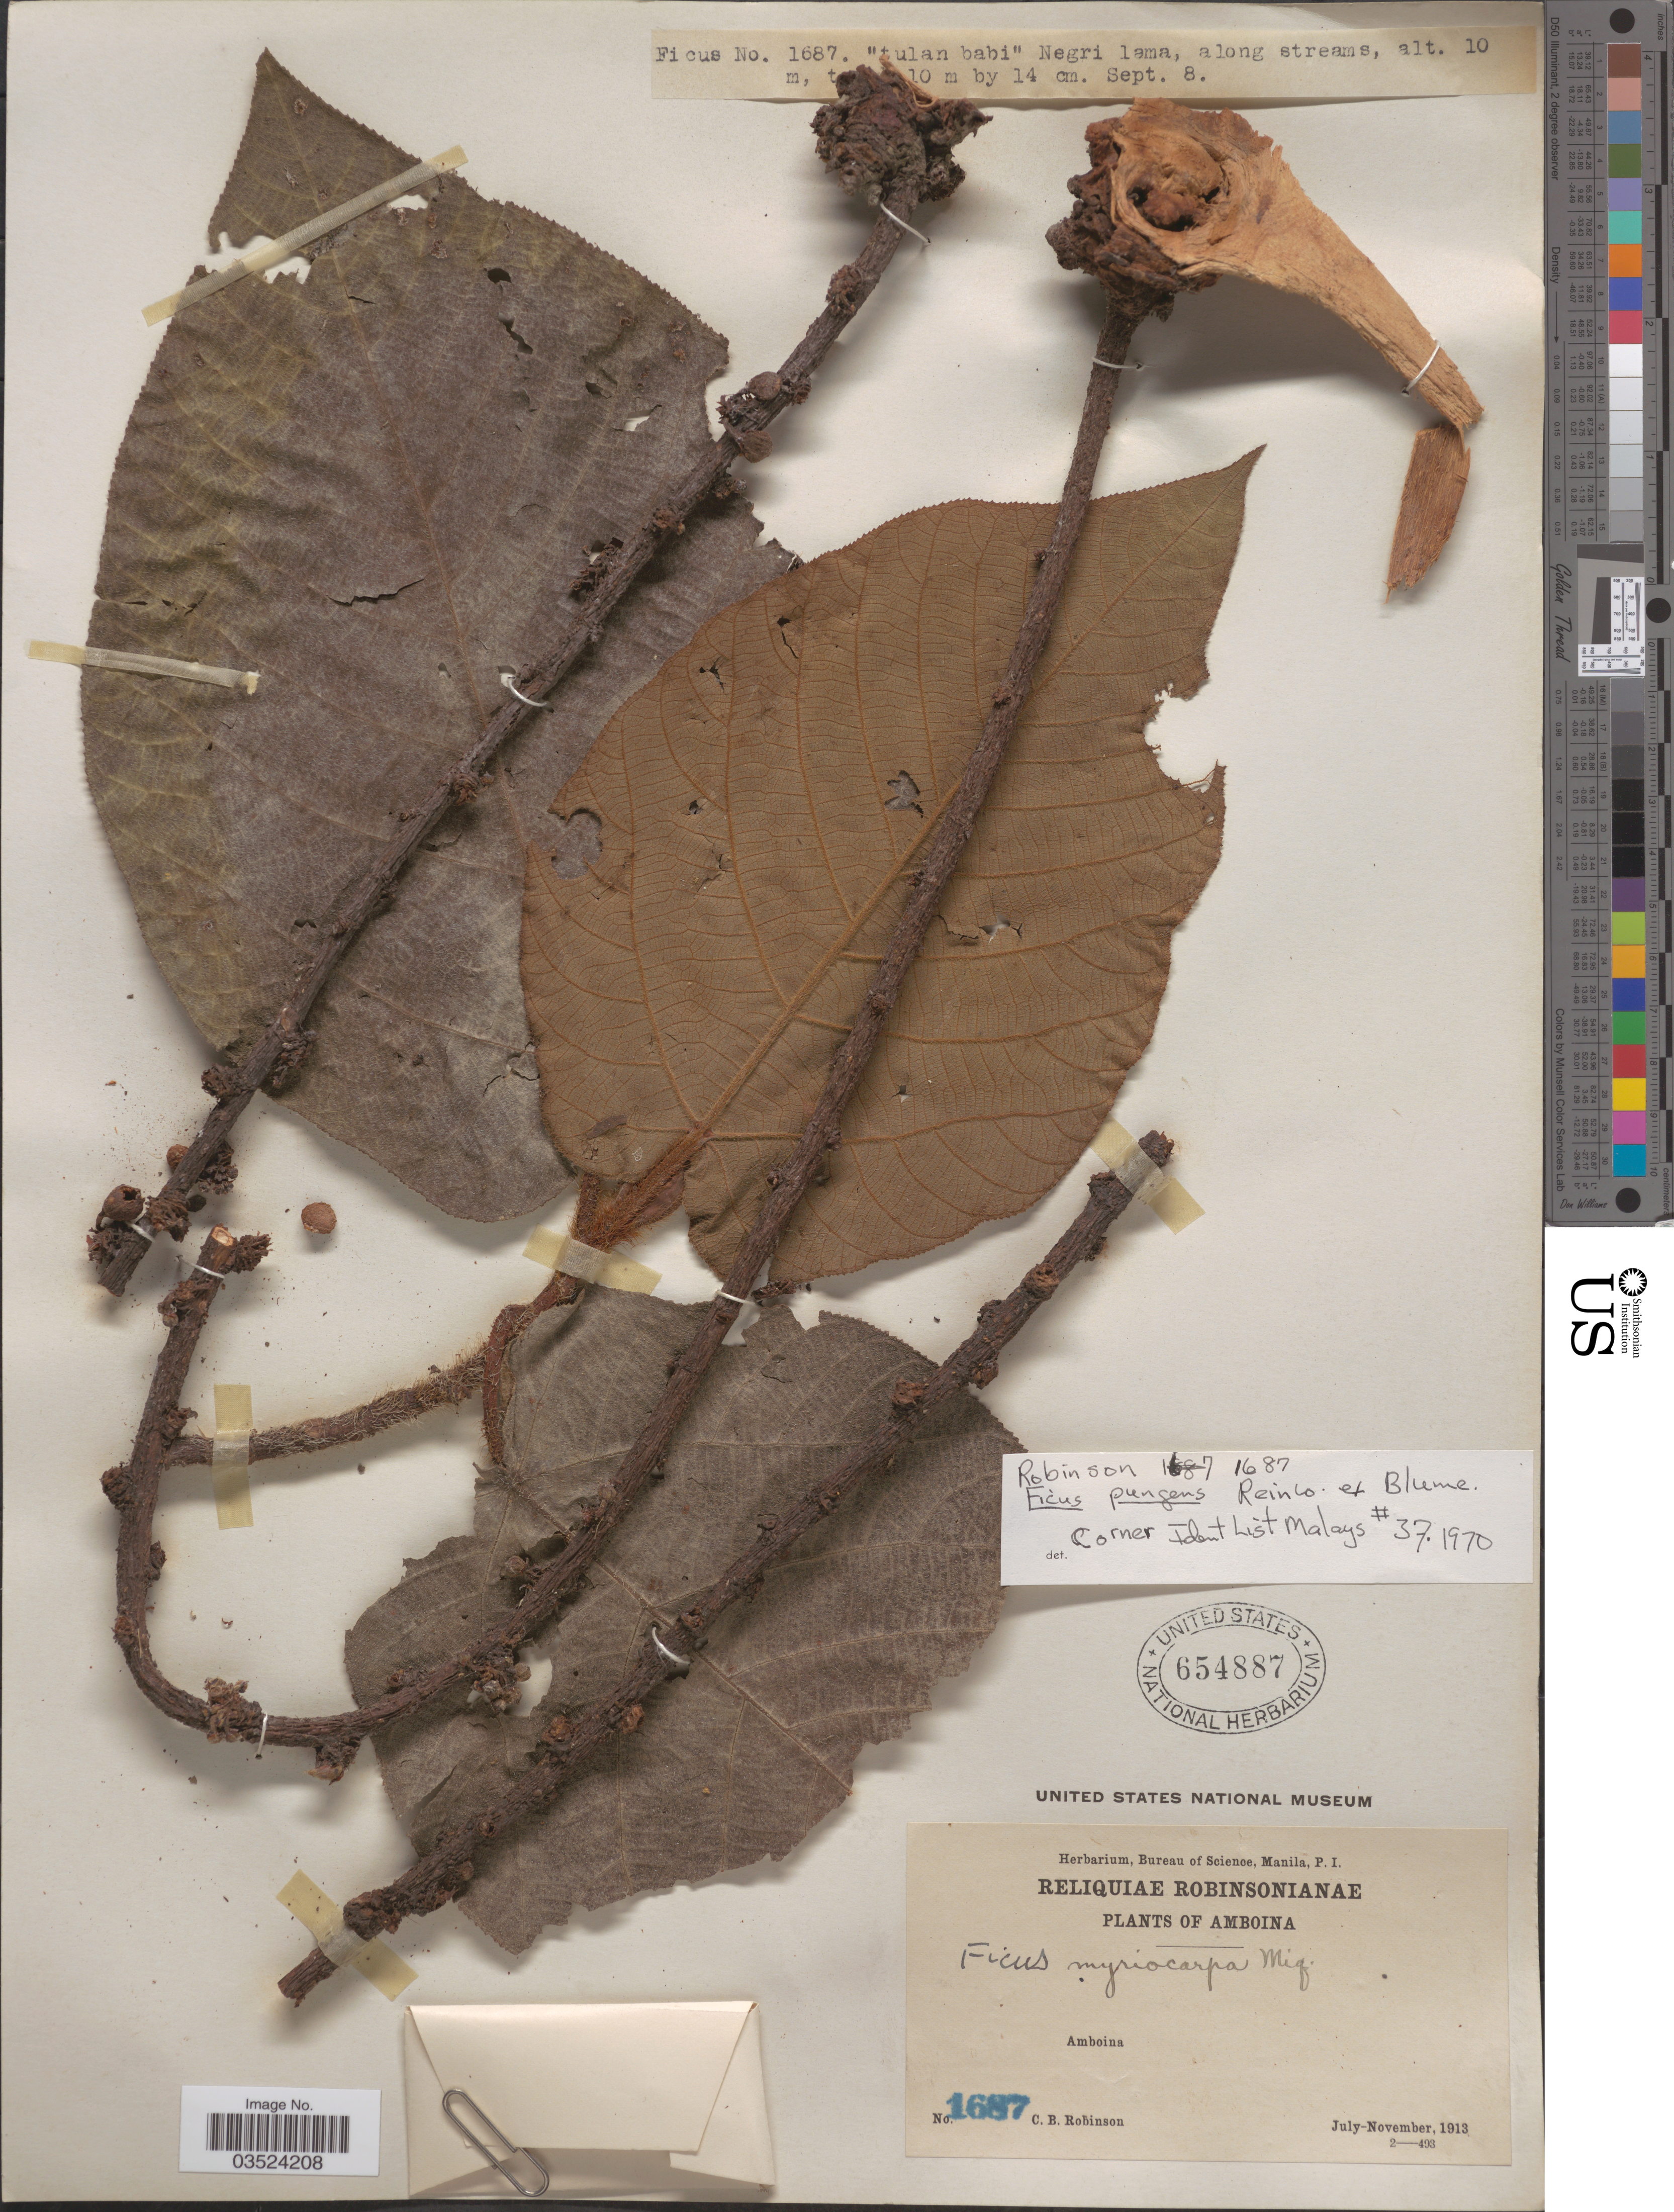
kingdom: Plantae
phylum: Tracheophyta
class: Magnoliopsida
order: Rosales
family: Moraceae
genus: Ficus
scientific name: Ficus pungens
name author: Reinw. ex Blume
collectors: C. Robinson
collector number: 1687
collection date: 1913-09-08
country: Indonesia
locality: Amboina.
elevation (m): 10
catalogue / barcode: US 654887